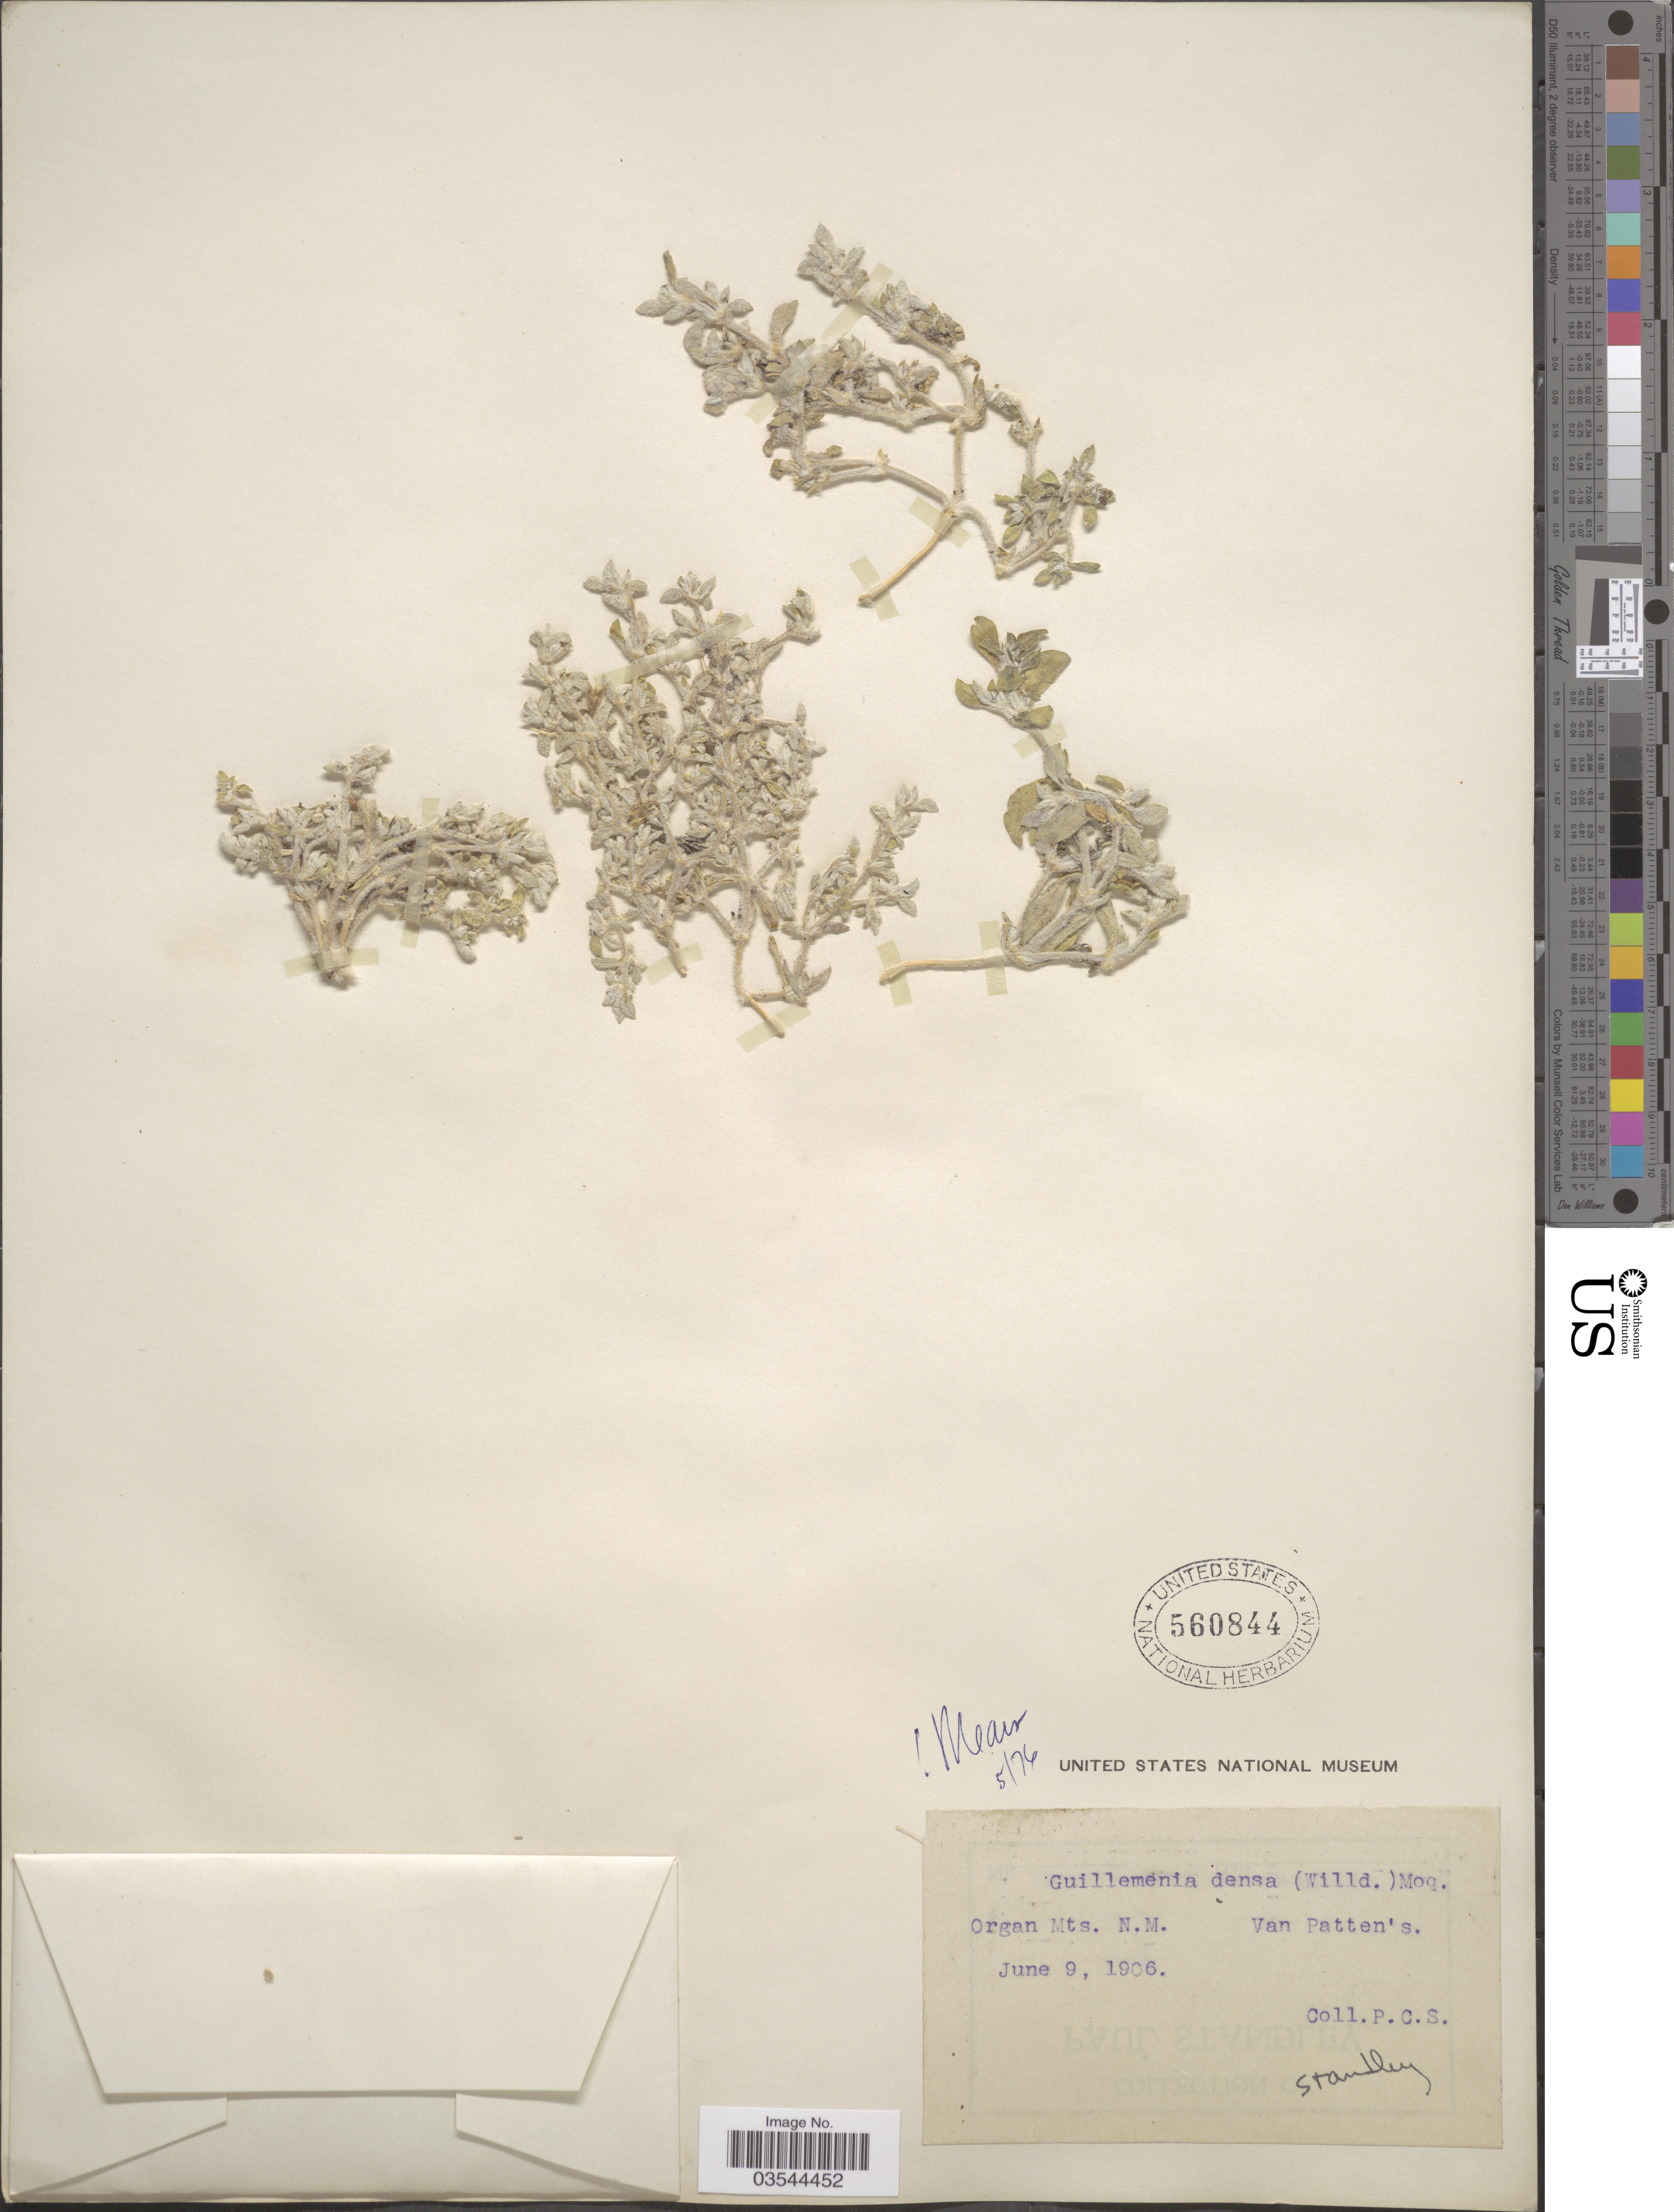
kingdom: Plantae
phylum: Tracheophyta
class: Magnoliopsida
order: Caryophyllales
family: Amaranthaceae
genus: Guilleminea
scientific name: Guilleminea densa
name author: (Humb. & Bonpl. ex Schult.) Moq.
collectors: P. C. Standley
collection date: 1906-06-09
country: United States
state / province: New Mexico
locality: Organ Mts. Van Patten's.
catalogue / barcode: US 560844